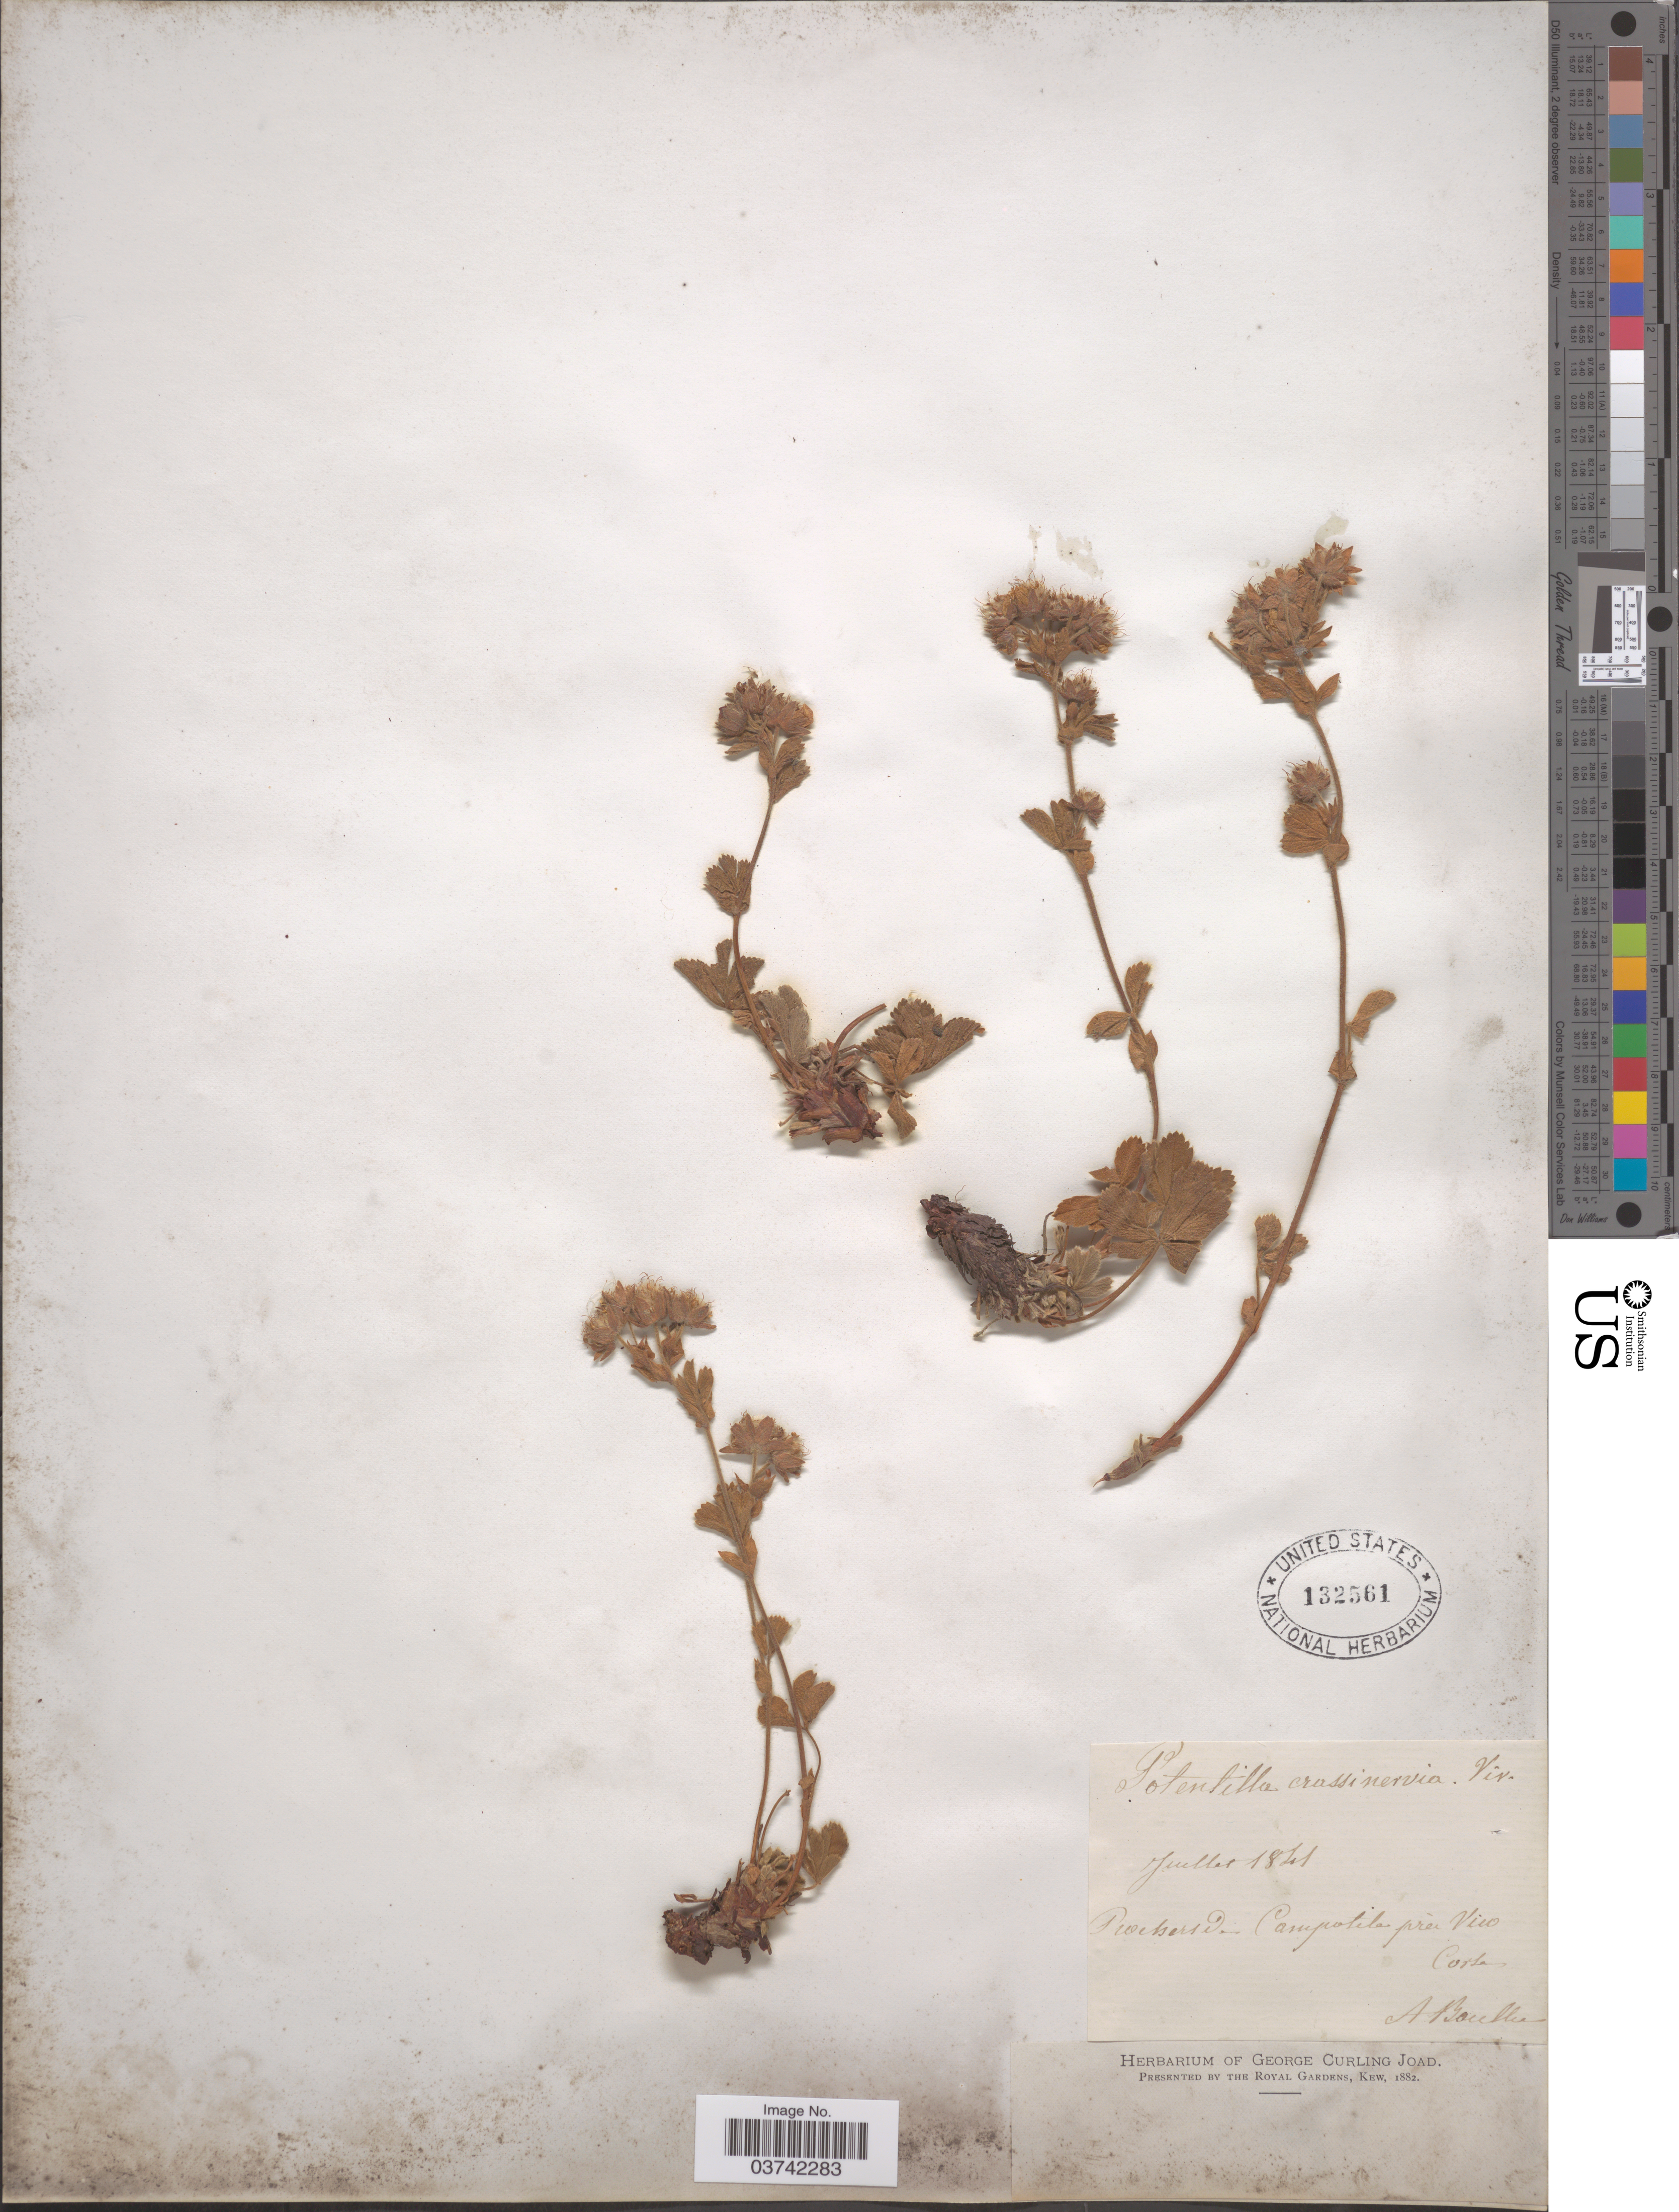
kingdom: Plantae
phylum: Tracheophyta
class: Magnoliopsida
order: Rosales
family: Rosaceae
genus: Potentilla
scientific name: Potentilla crassinervia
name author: Viv.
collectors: A. Boullu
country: France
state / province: Corsica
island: Corse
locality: Rochers des Campotile près Vico. Corse.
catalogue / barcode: US 132561